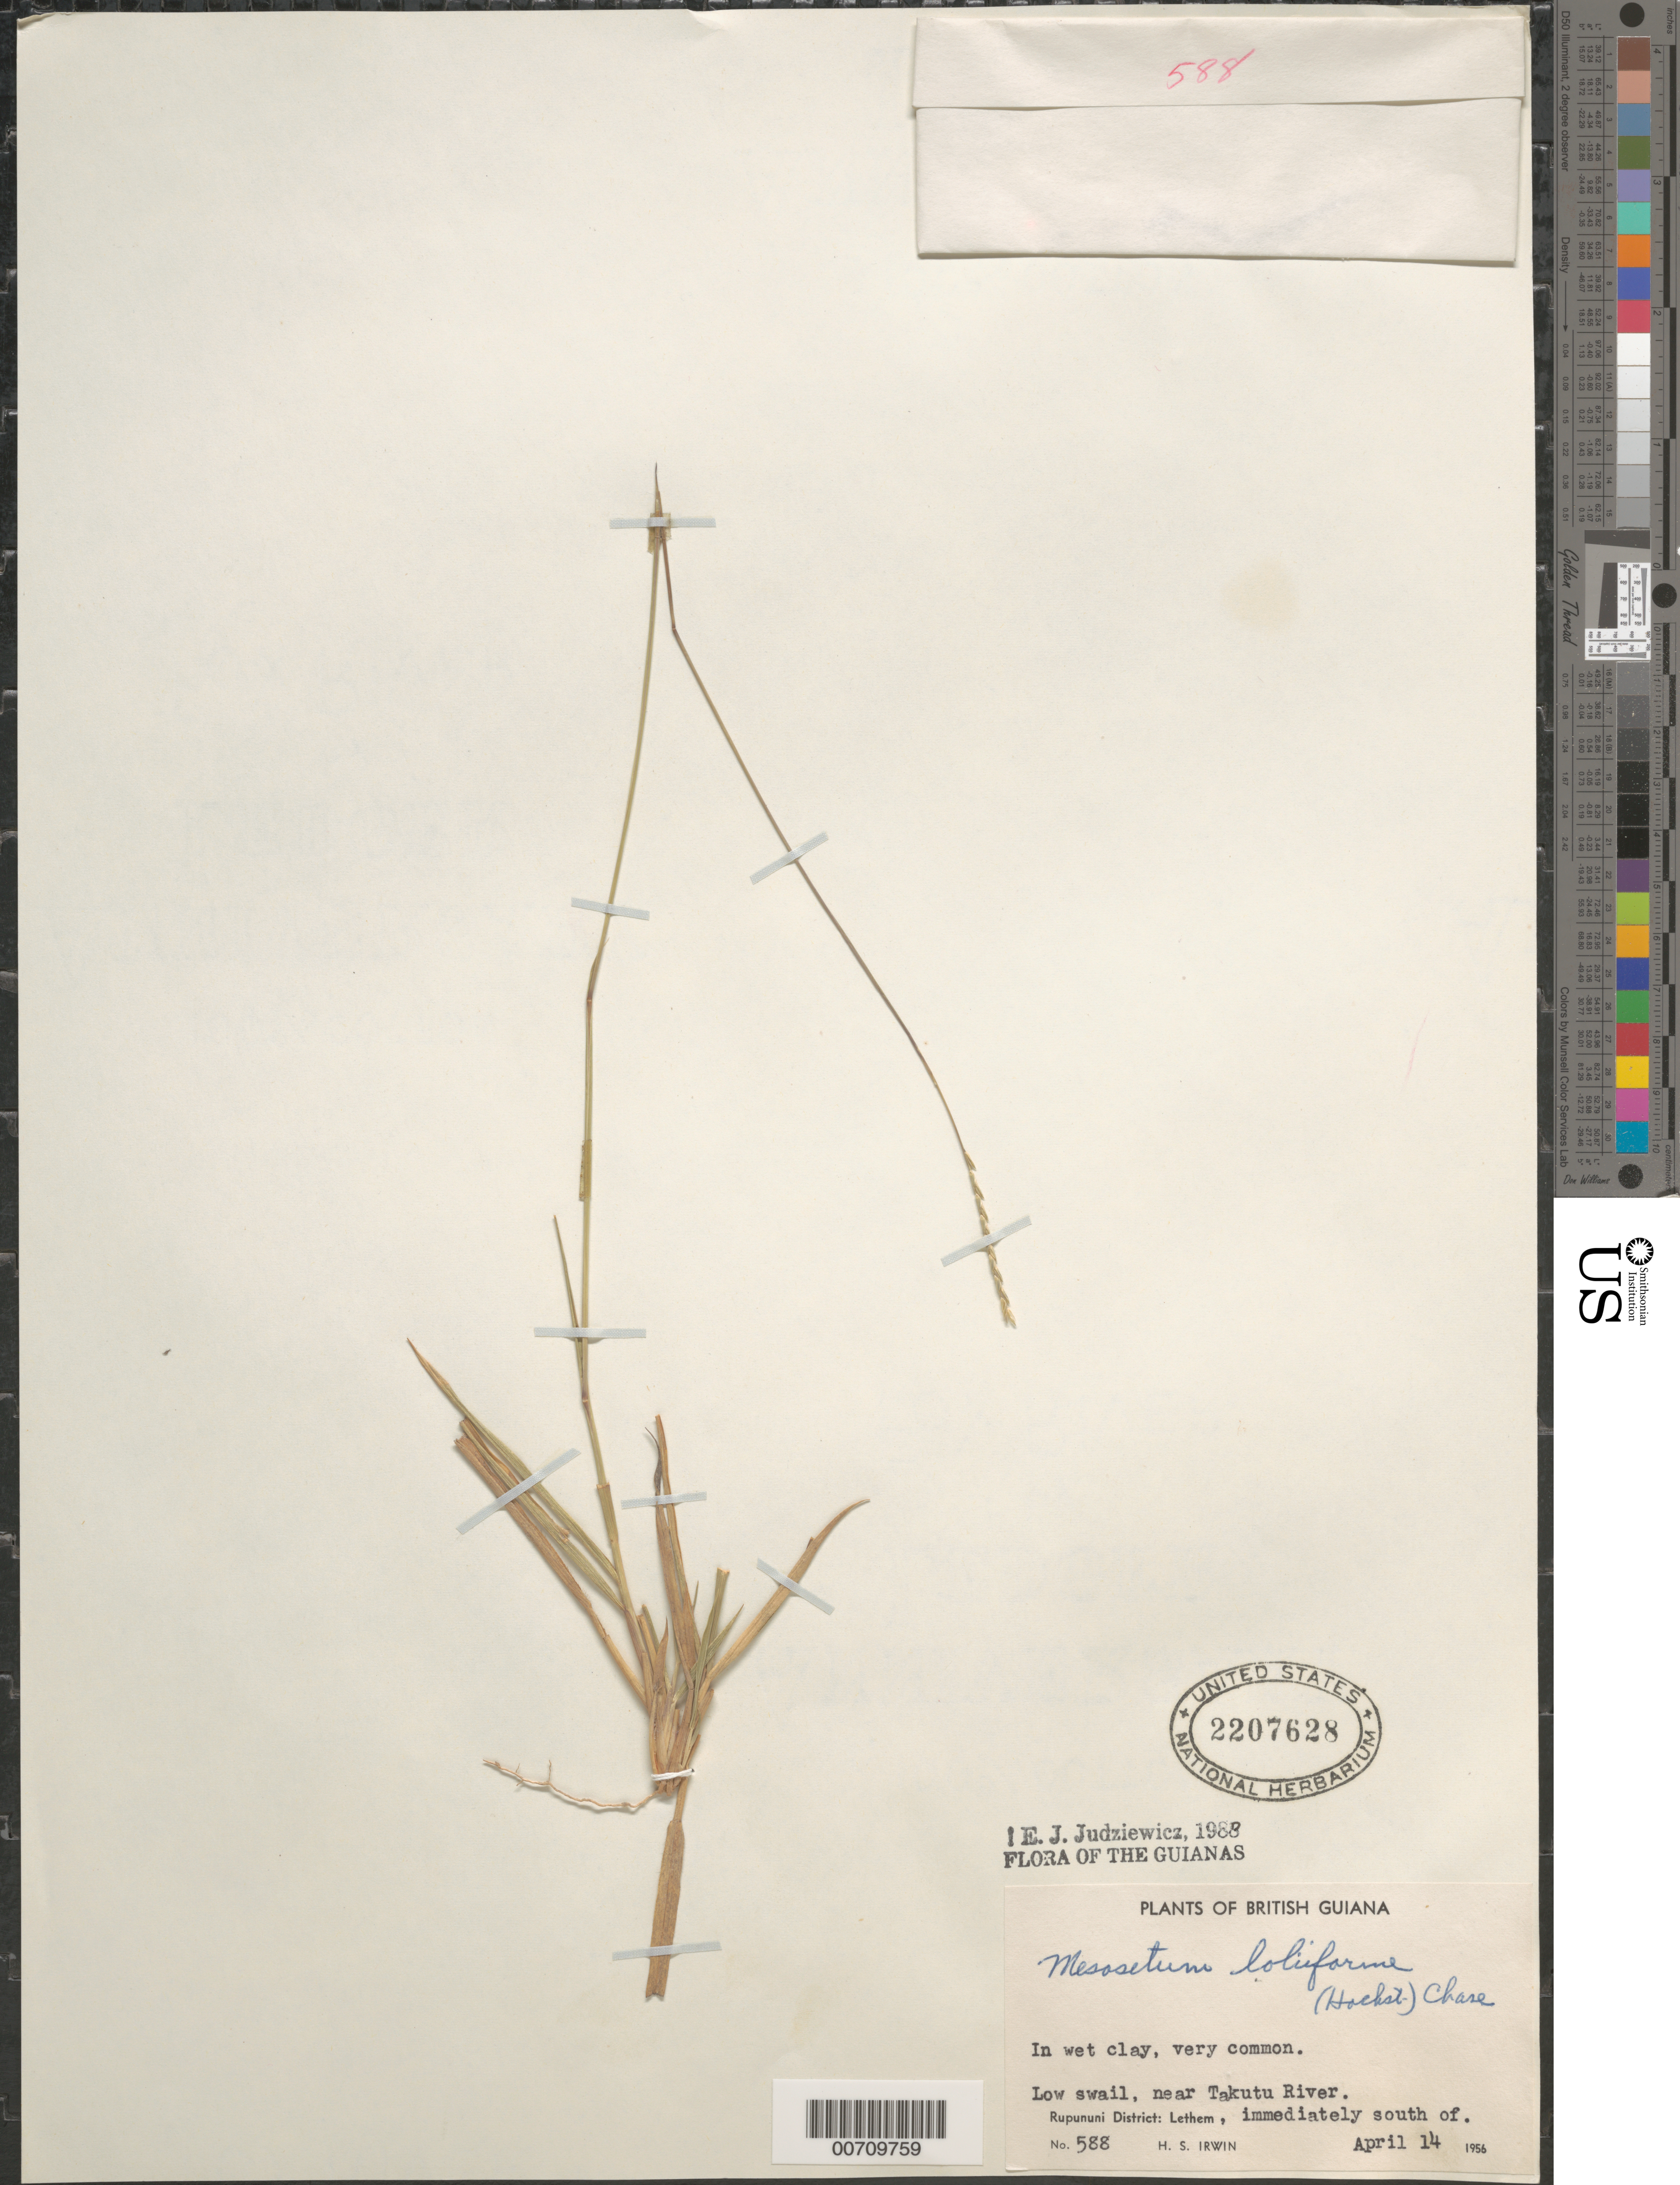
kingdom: Plantae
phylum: Tracheophyta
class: Liliopsida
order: Poales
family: Poaceae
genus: Mesosetum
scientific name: Mesosetum loliiforme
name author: (Hochst. ex Steud.) Chase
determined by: Judziewicz, E. J.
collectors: H. Irwin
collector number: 588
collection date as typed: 14-Apr-56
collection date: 1956-04-14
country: Guyana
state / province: U. Takutu-U. Essequibo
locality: Rupununi Dist., immediately south of Lethem, near Takutu River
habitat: Low swail, in wet clay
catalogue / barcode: US 2207628